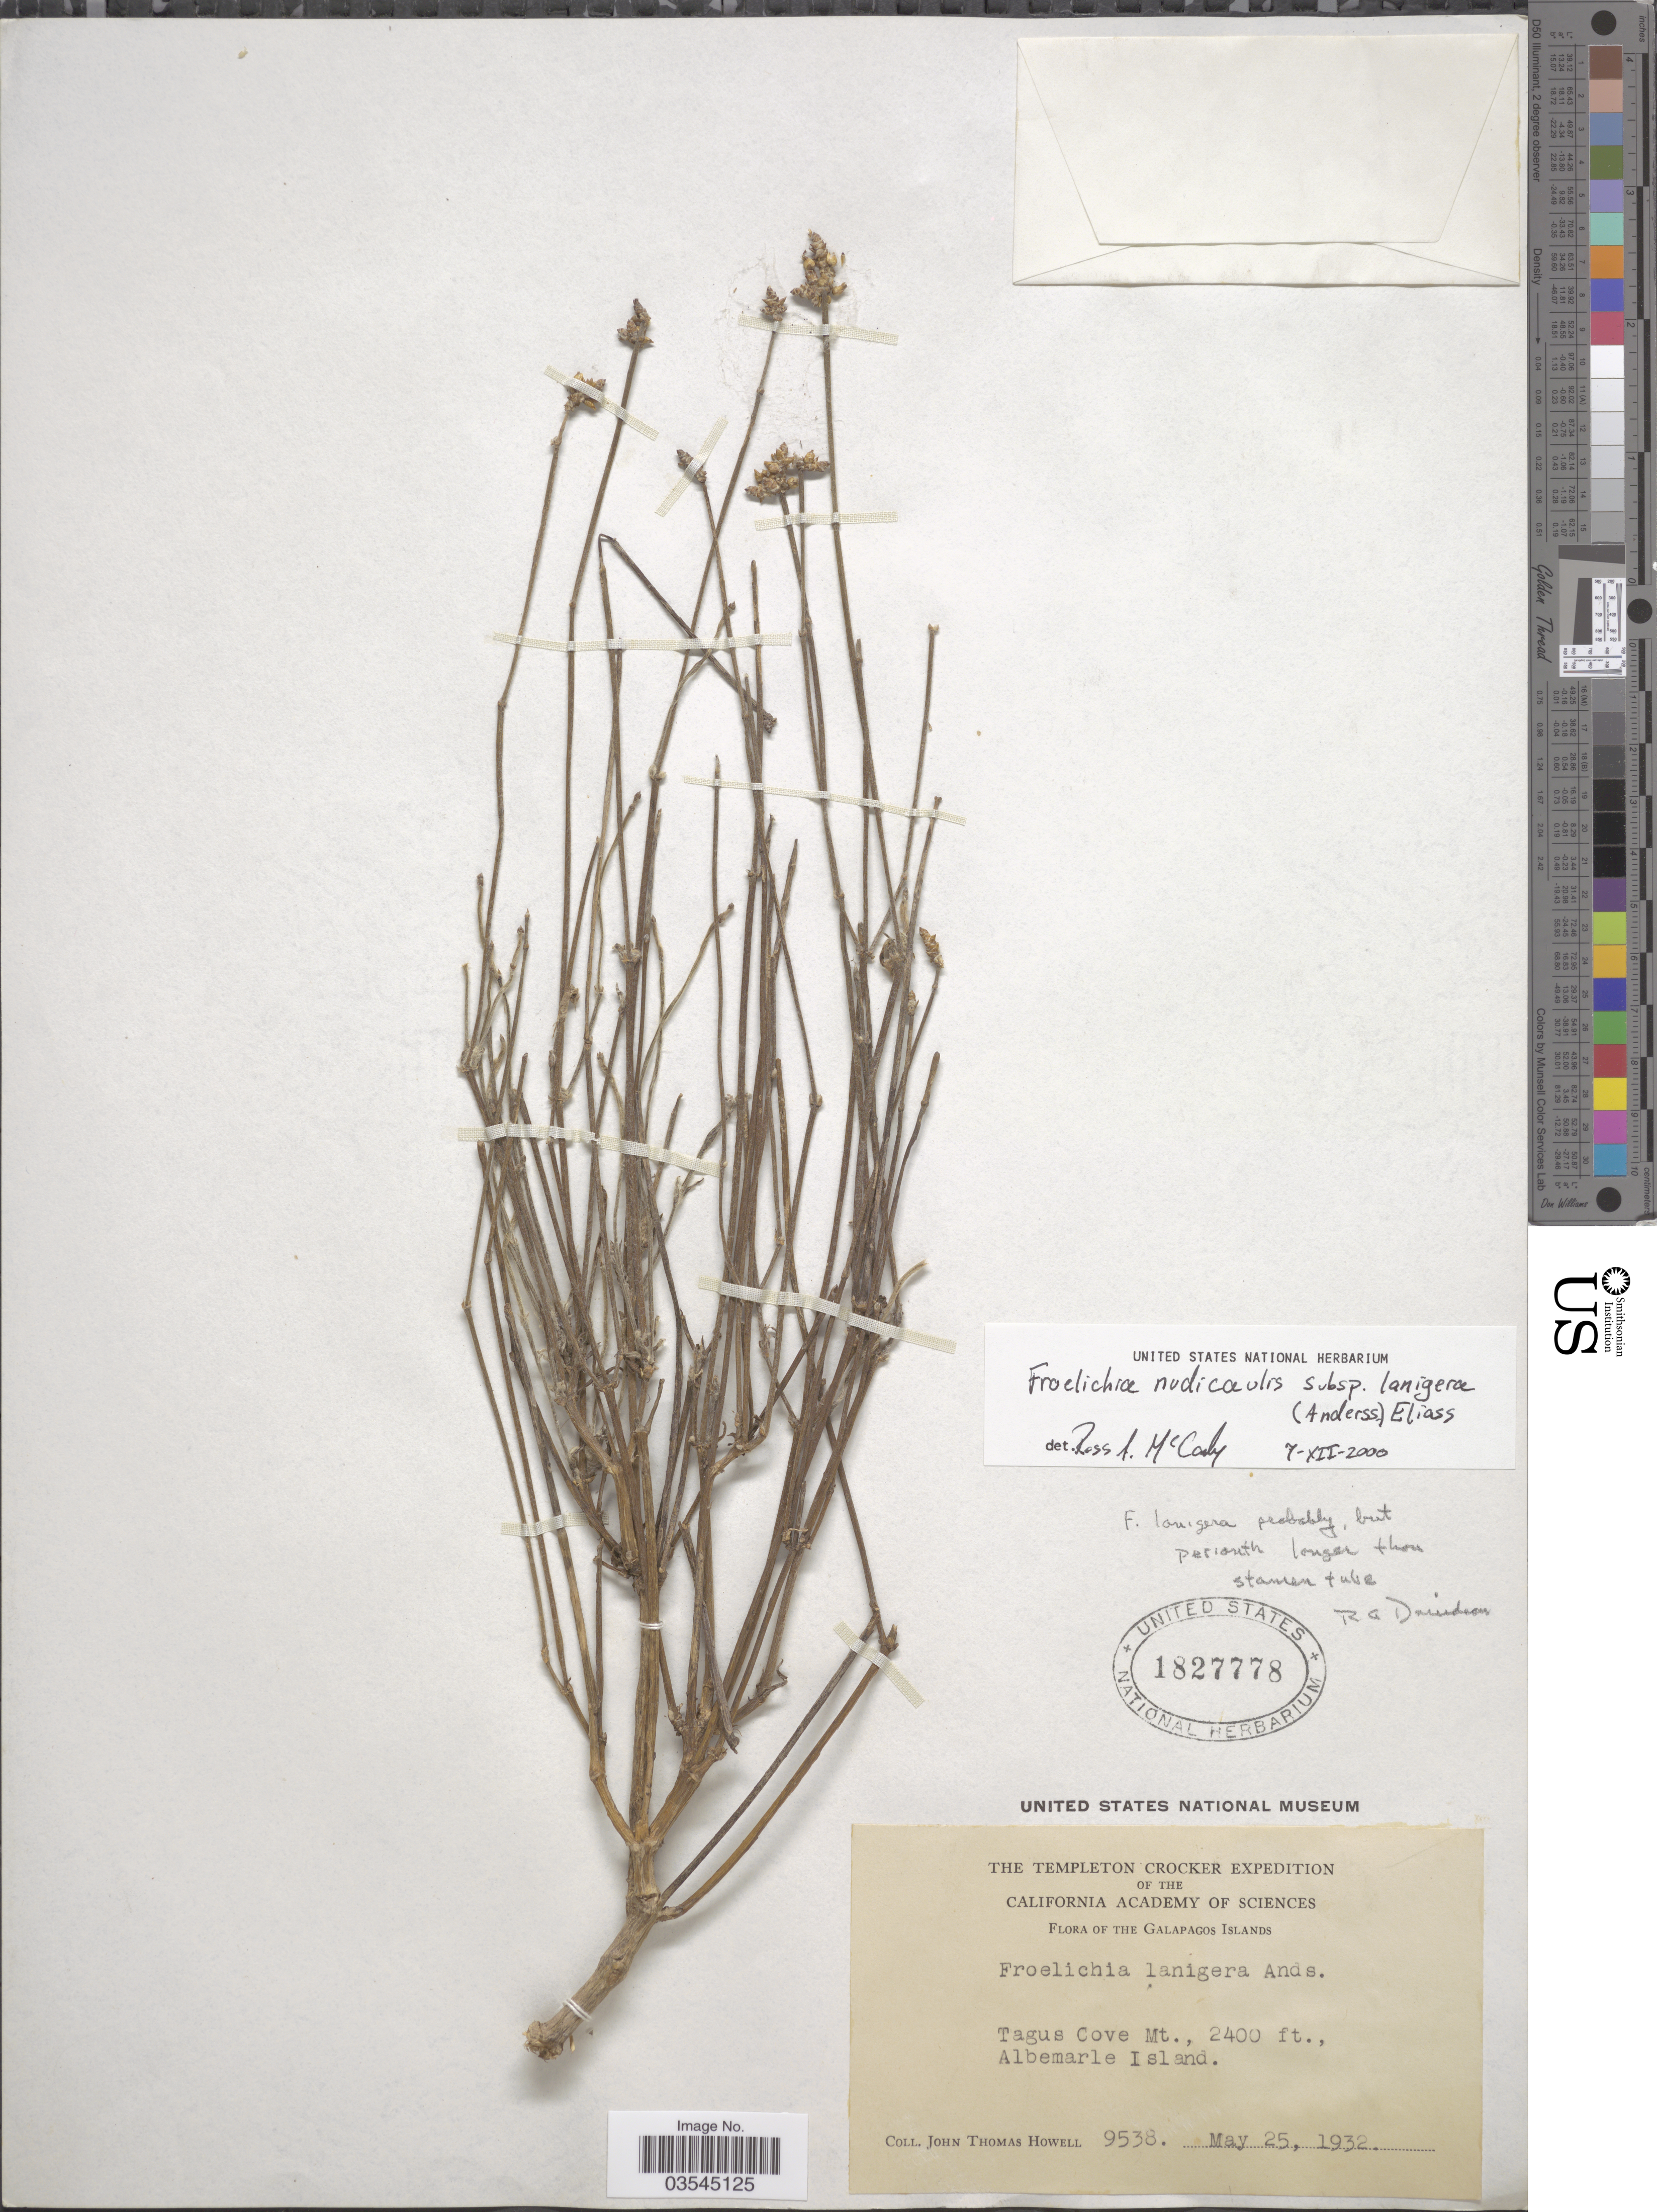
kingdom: Plantae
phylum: Tracheophyta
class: Magnoliopsida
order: Caryophyllales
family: Amaranthaceae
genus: Froelichia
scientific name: Froelichia nudicaulis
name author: Hook. f.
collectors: J. T. Howell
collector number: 9538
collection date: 1932-05-25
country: Ecuador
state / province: Colón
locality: Galapagos Islands. Tagus Cove Mt. Albemarle Island.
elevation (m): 732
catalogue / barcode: US 1827778